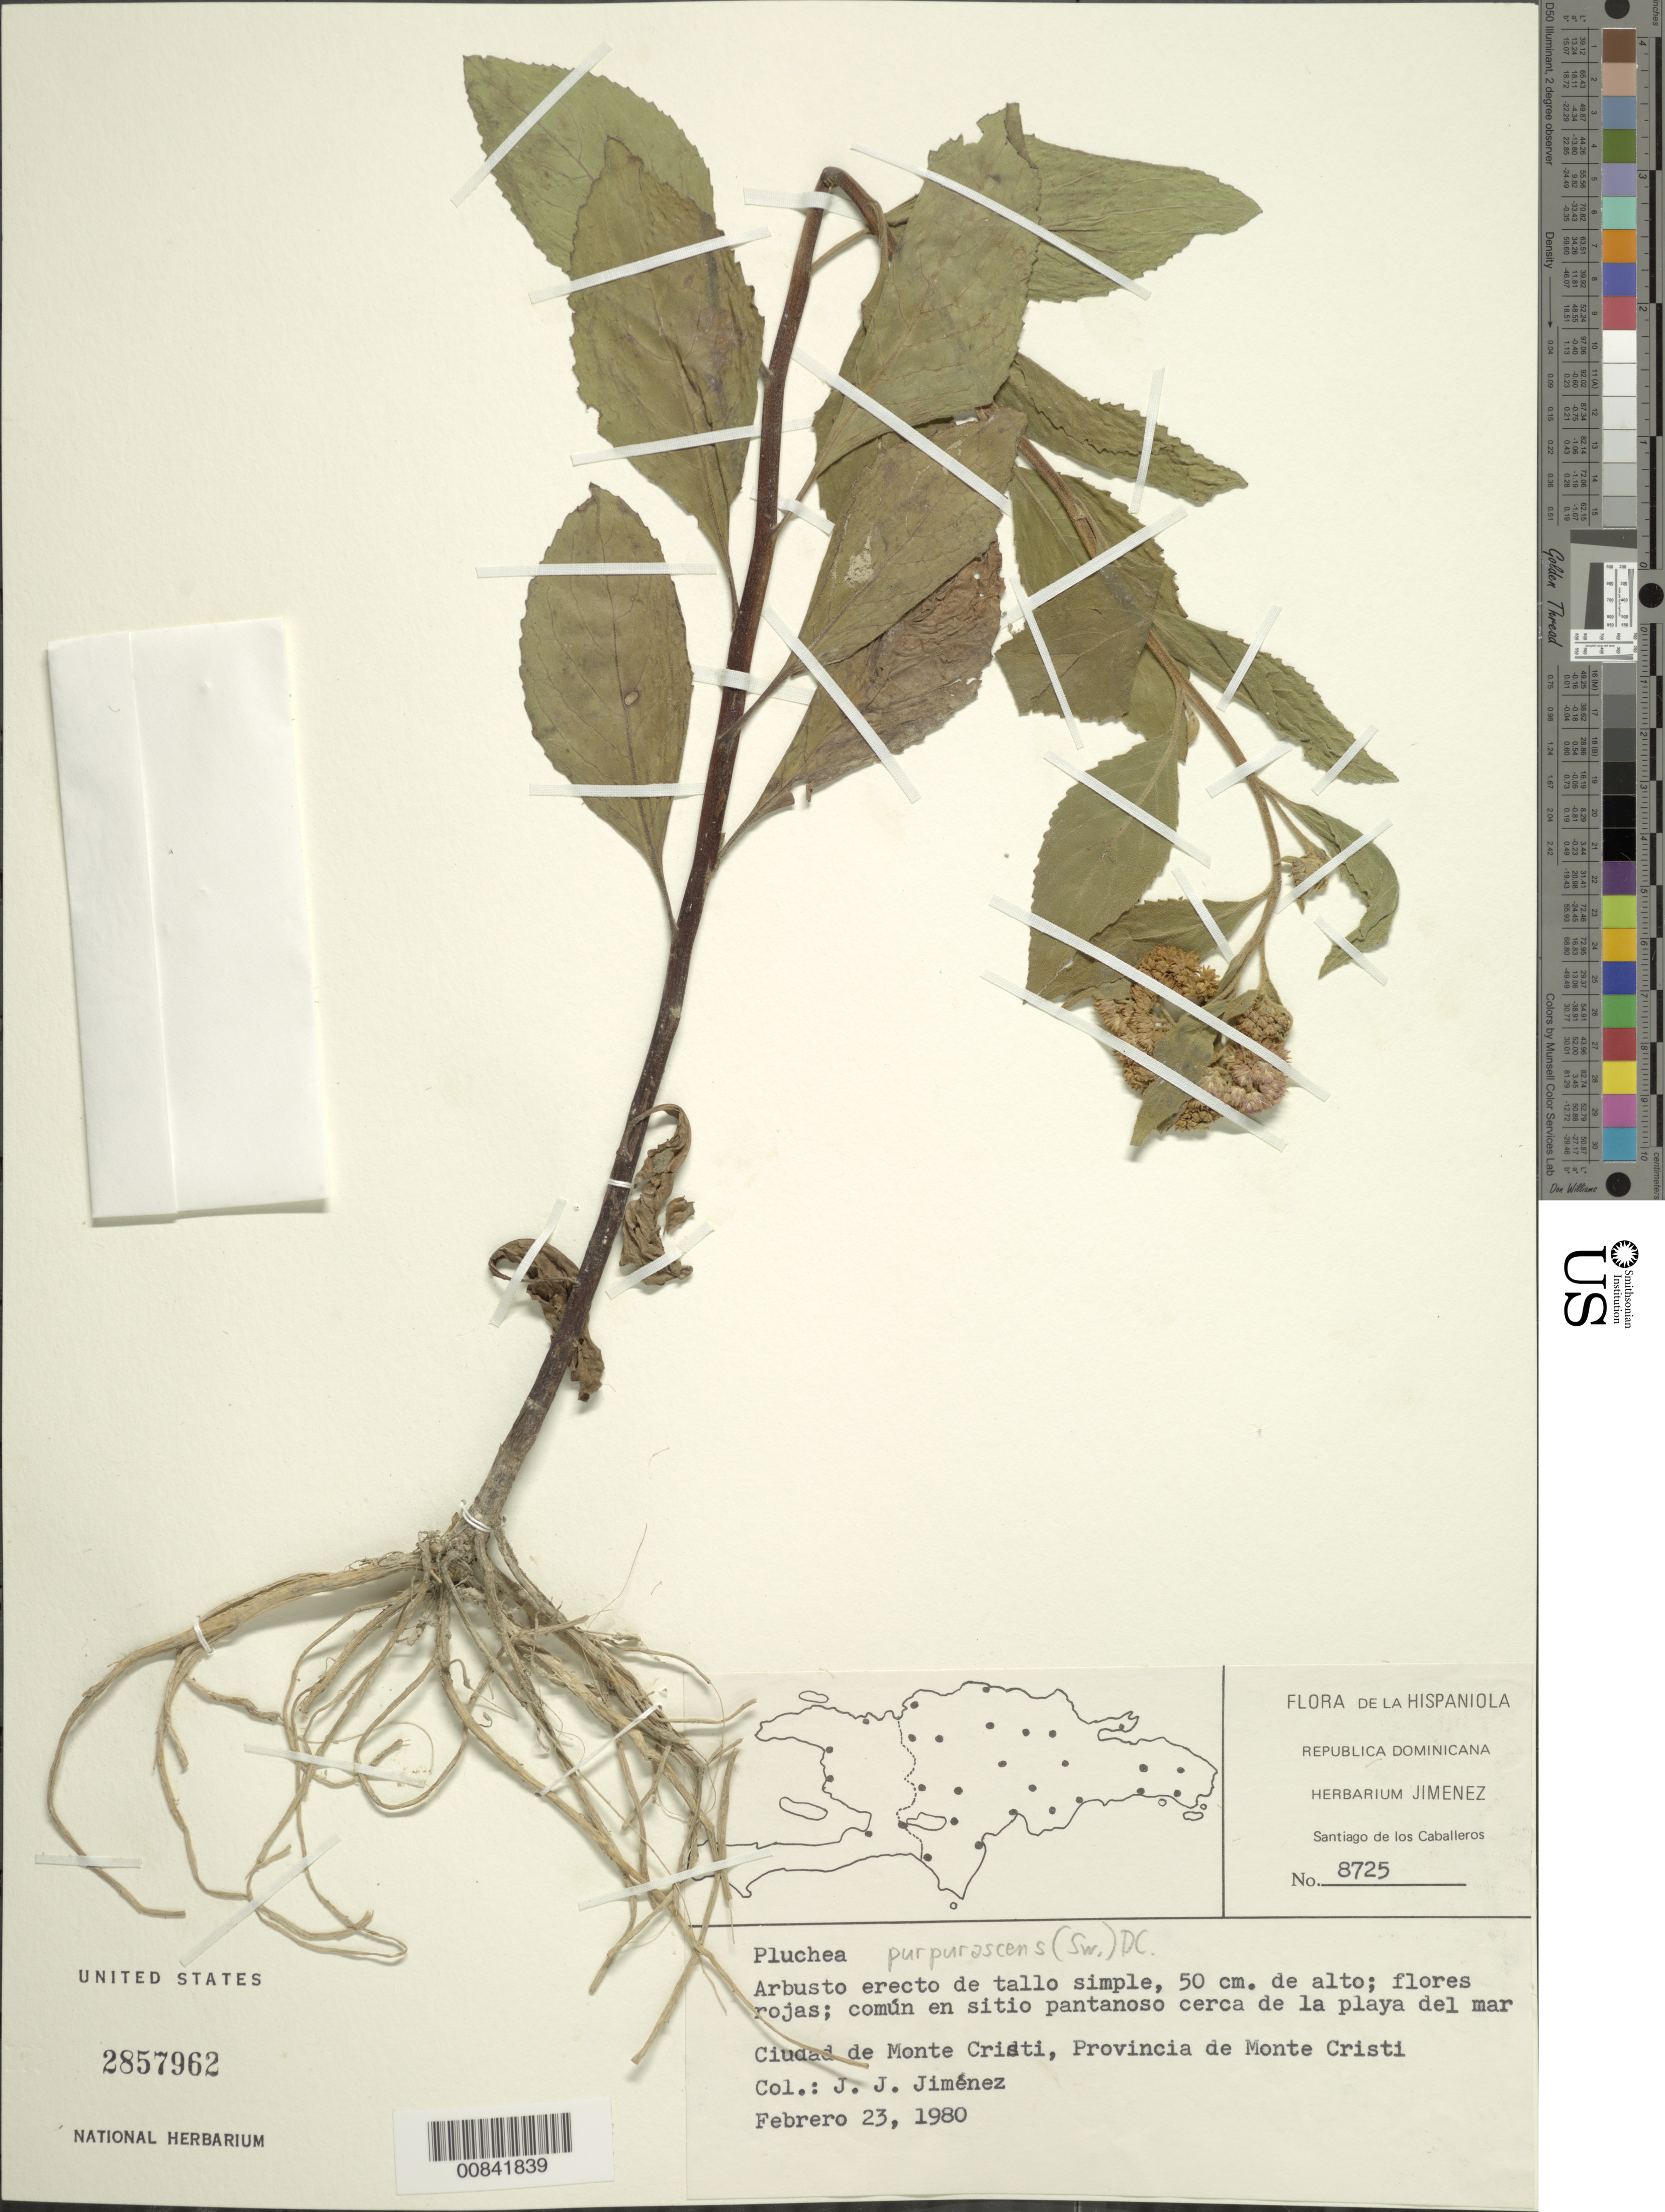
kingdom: Plantae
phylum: Tracheophyta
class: Magnoliopsida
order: Asterales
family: Asteraceae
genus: Pluchea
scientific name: Pluchea odorata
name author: (L.) Cass.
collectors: J. J. Jiménez Almonte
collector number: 8725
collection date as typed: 23 Feb 1980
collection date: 1980-02-23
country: Dominican Republic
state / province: Monte Cristi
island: Hispaniola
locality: Ciudad de Monte Cristi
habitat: Sitio pantanoso cerca de la playa del mar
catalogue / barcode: US 2857962